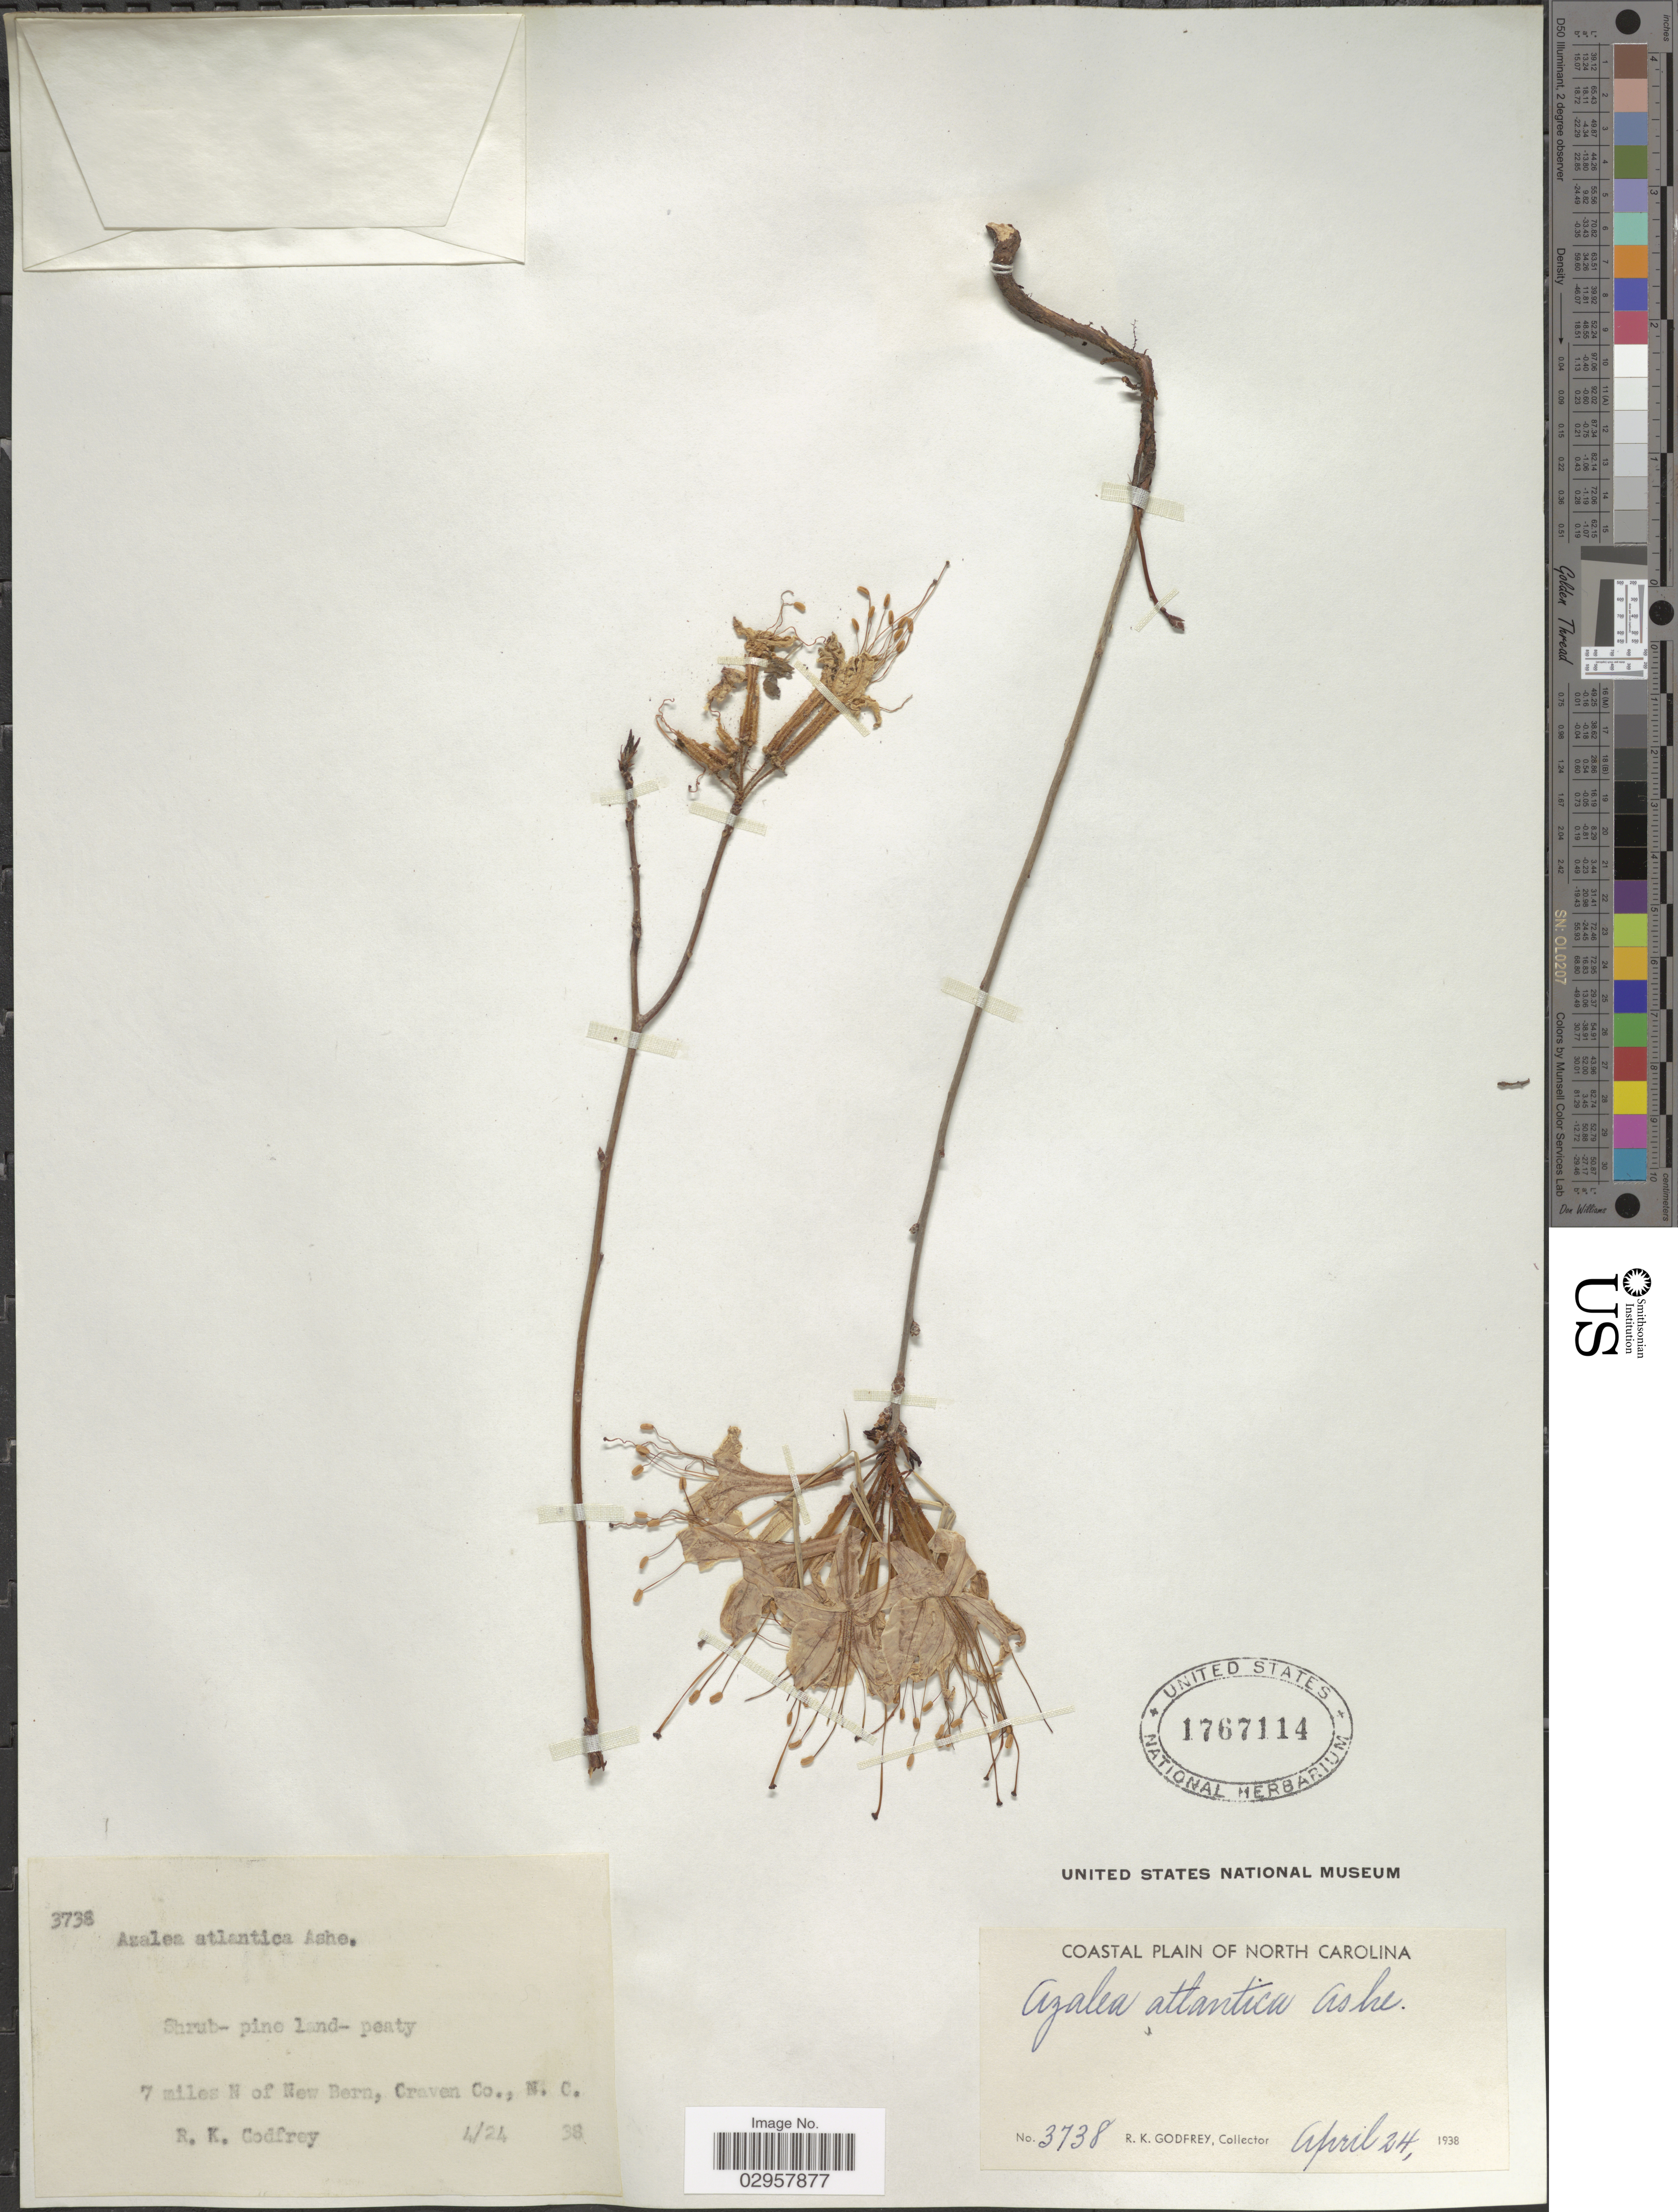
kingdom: Plantae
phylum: Tracheophyta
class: Magnoliopsida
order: Ericales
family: Ericaceae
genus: Rhododendron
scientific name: Rhododendron atlanticum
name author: (Ashe) Rehder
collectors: R. K. Godfrey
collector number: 3738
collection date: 1938-04-24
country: United States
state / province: North Carolina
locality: Coastal Plain of North Carolina. 7 miles N of New Bern, Craven Co.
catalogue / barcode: US 1767114